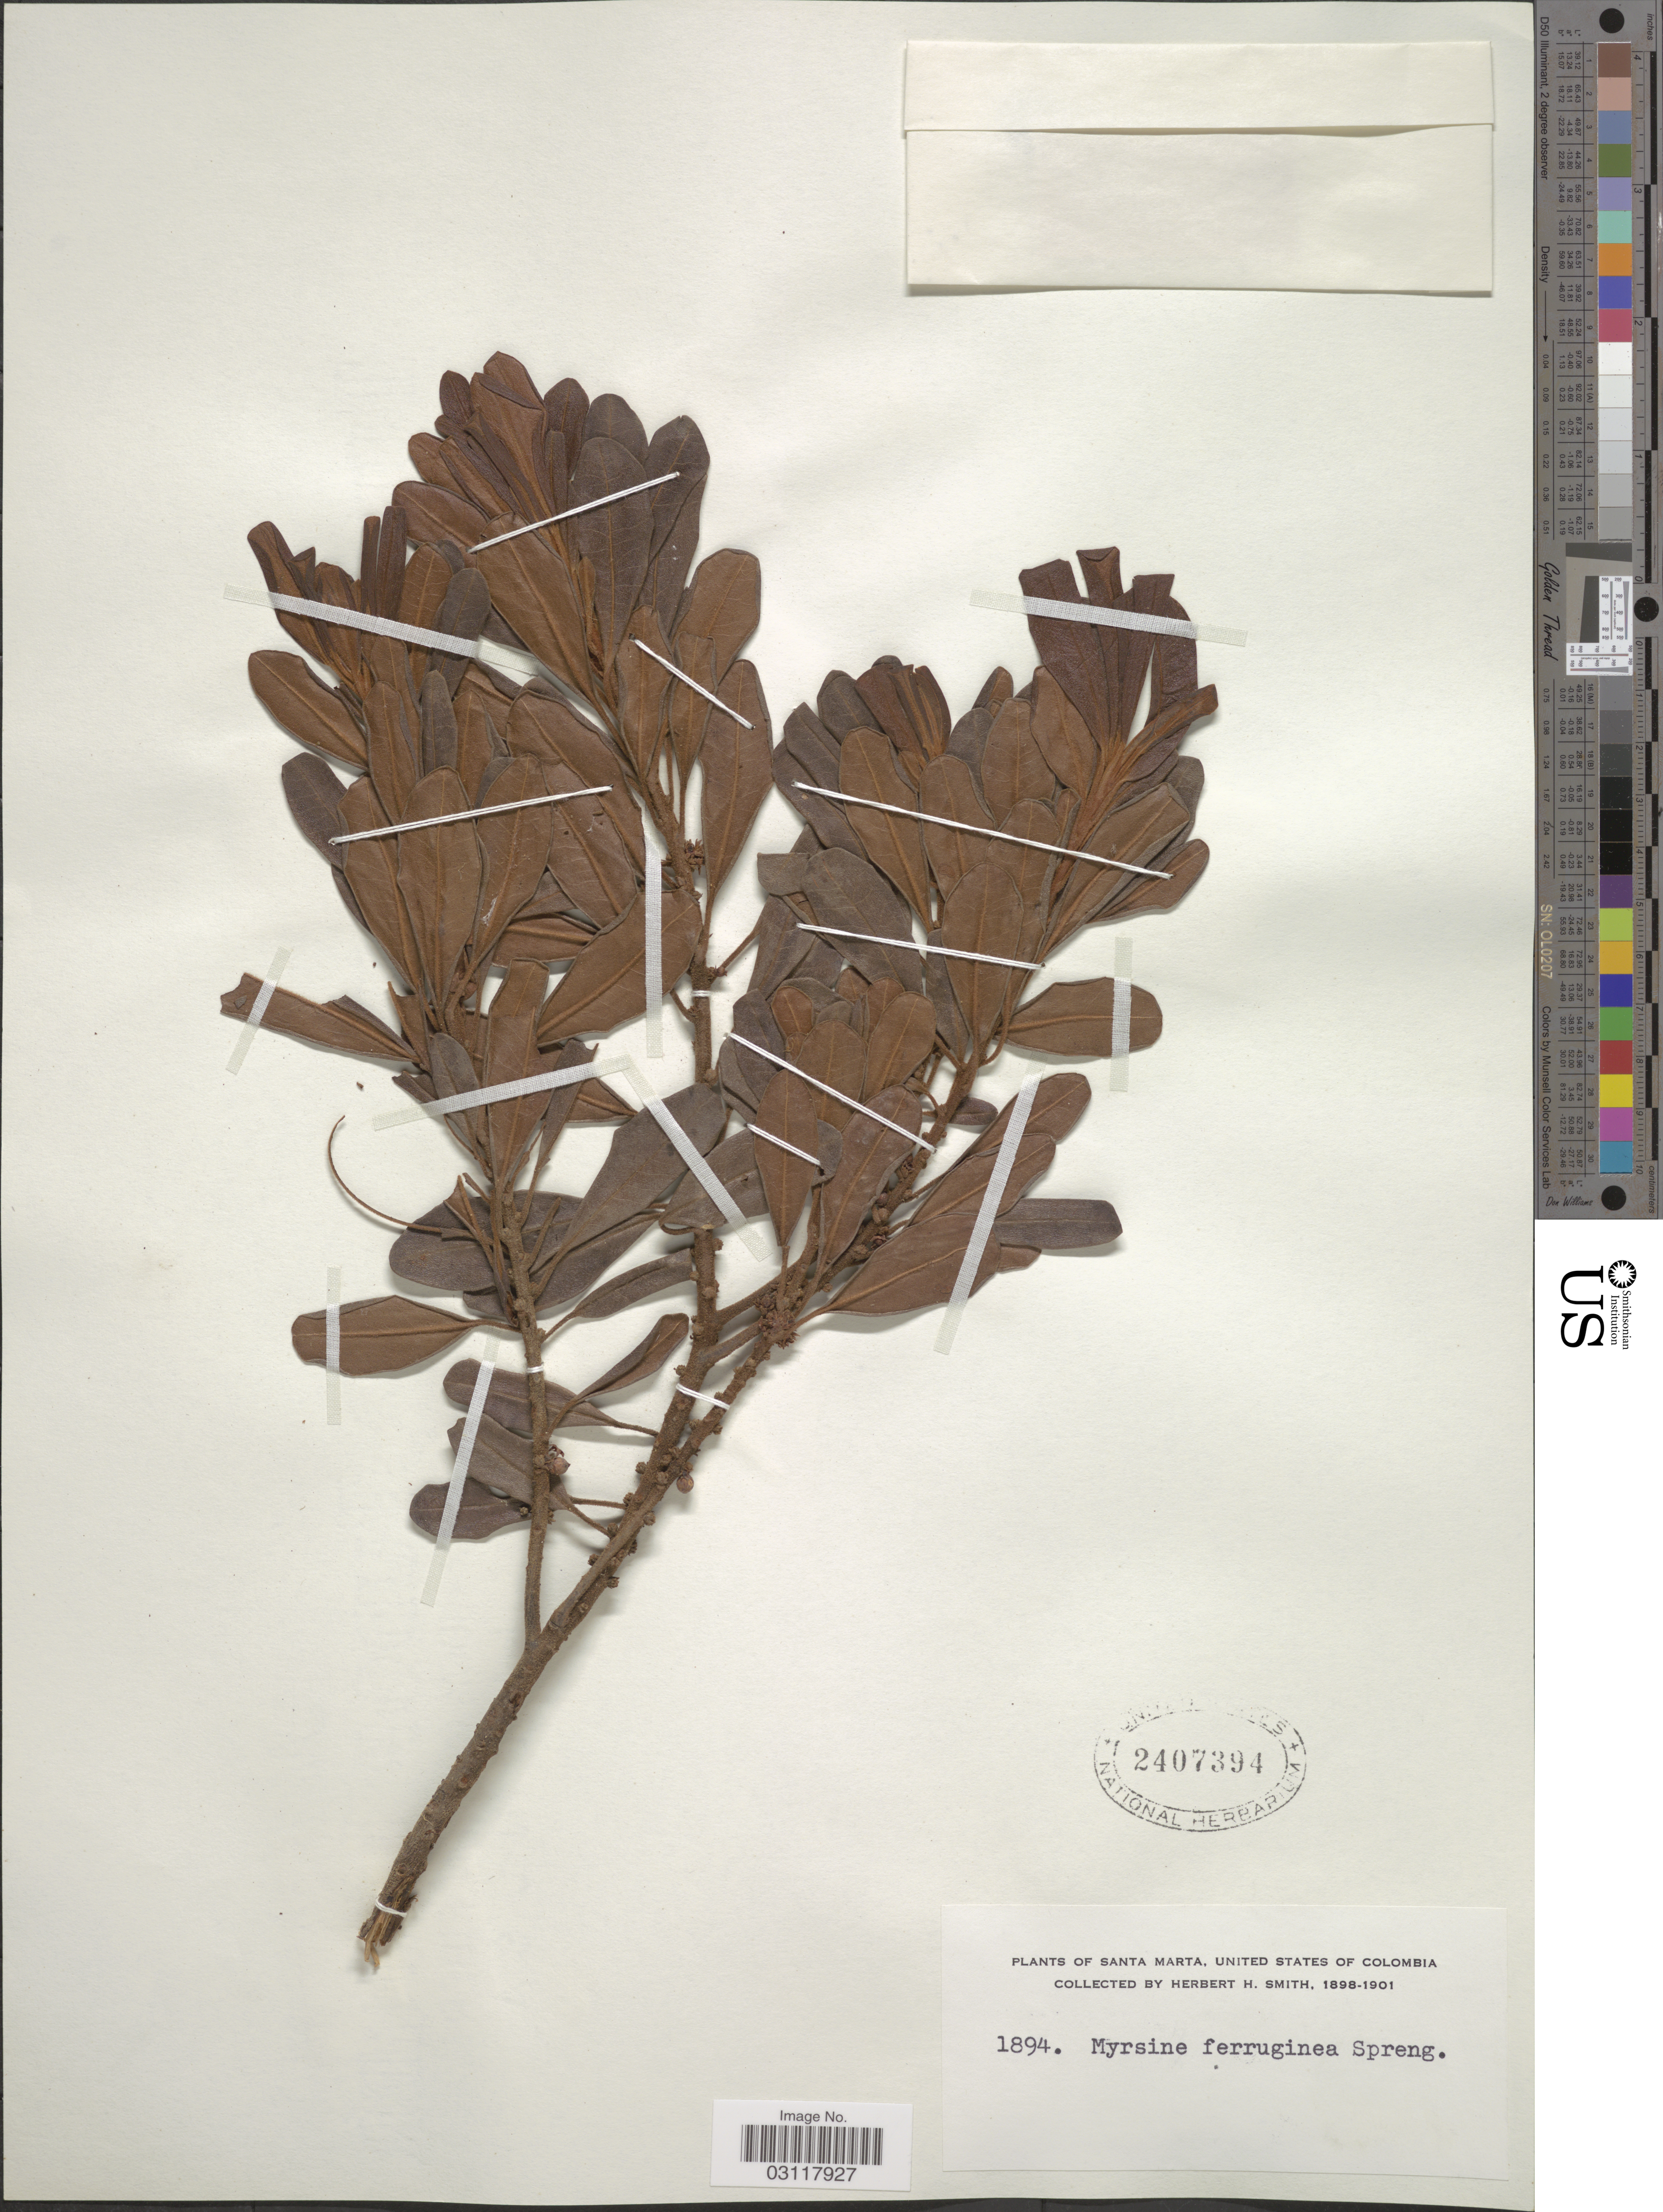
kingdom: Plantae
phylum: Tracheophyta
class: Magnoliopsida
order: Ericales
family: Primulaceae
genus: Rapanea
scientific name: Rapanea ferruginea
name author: (Ruiz & Pav.) Mez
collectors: Herbert H. Smith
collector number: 1894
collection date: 1898/1901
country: Colombia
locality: Santa Marta, United Staes of Colombia.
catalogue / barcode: US 2407394